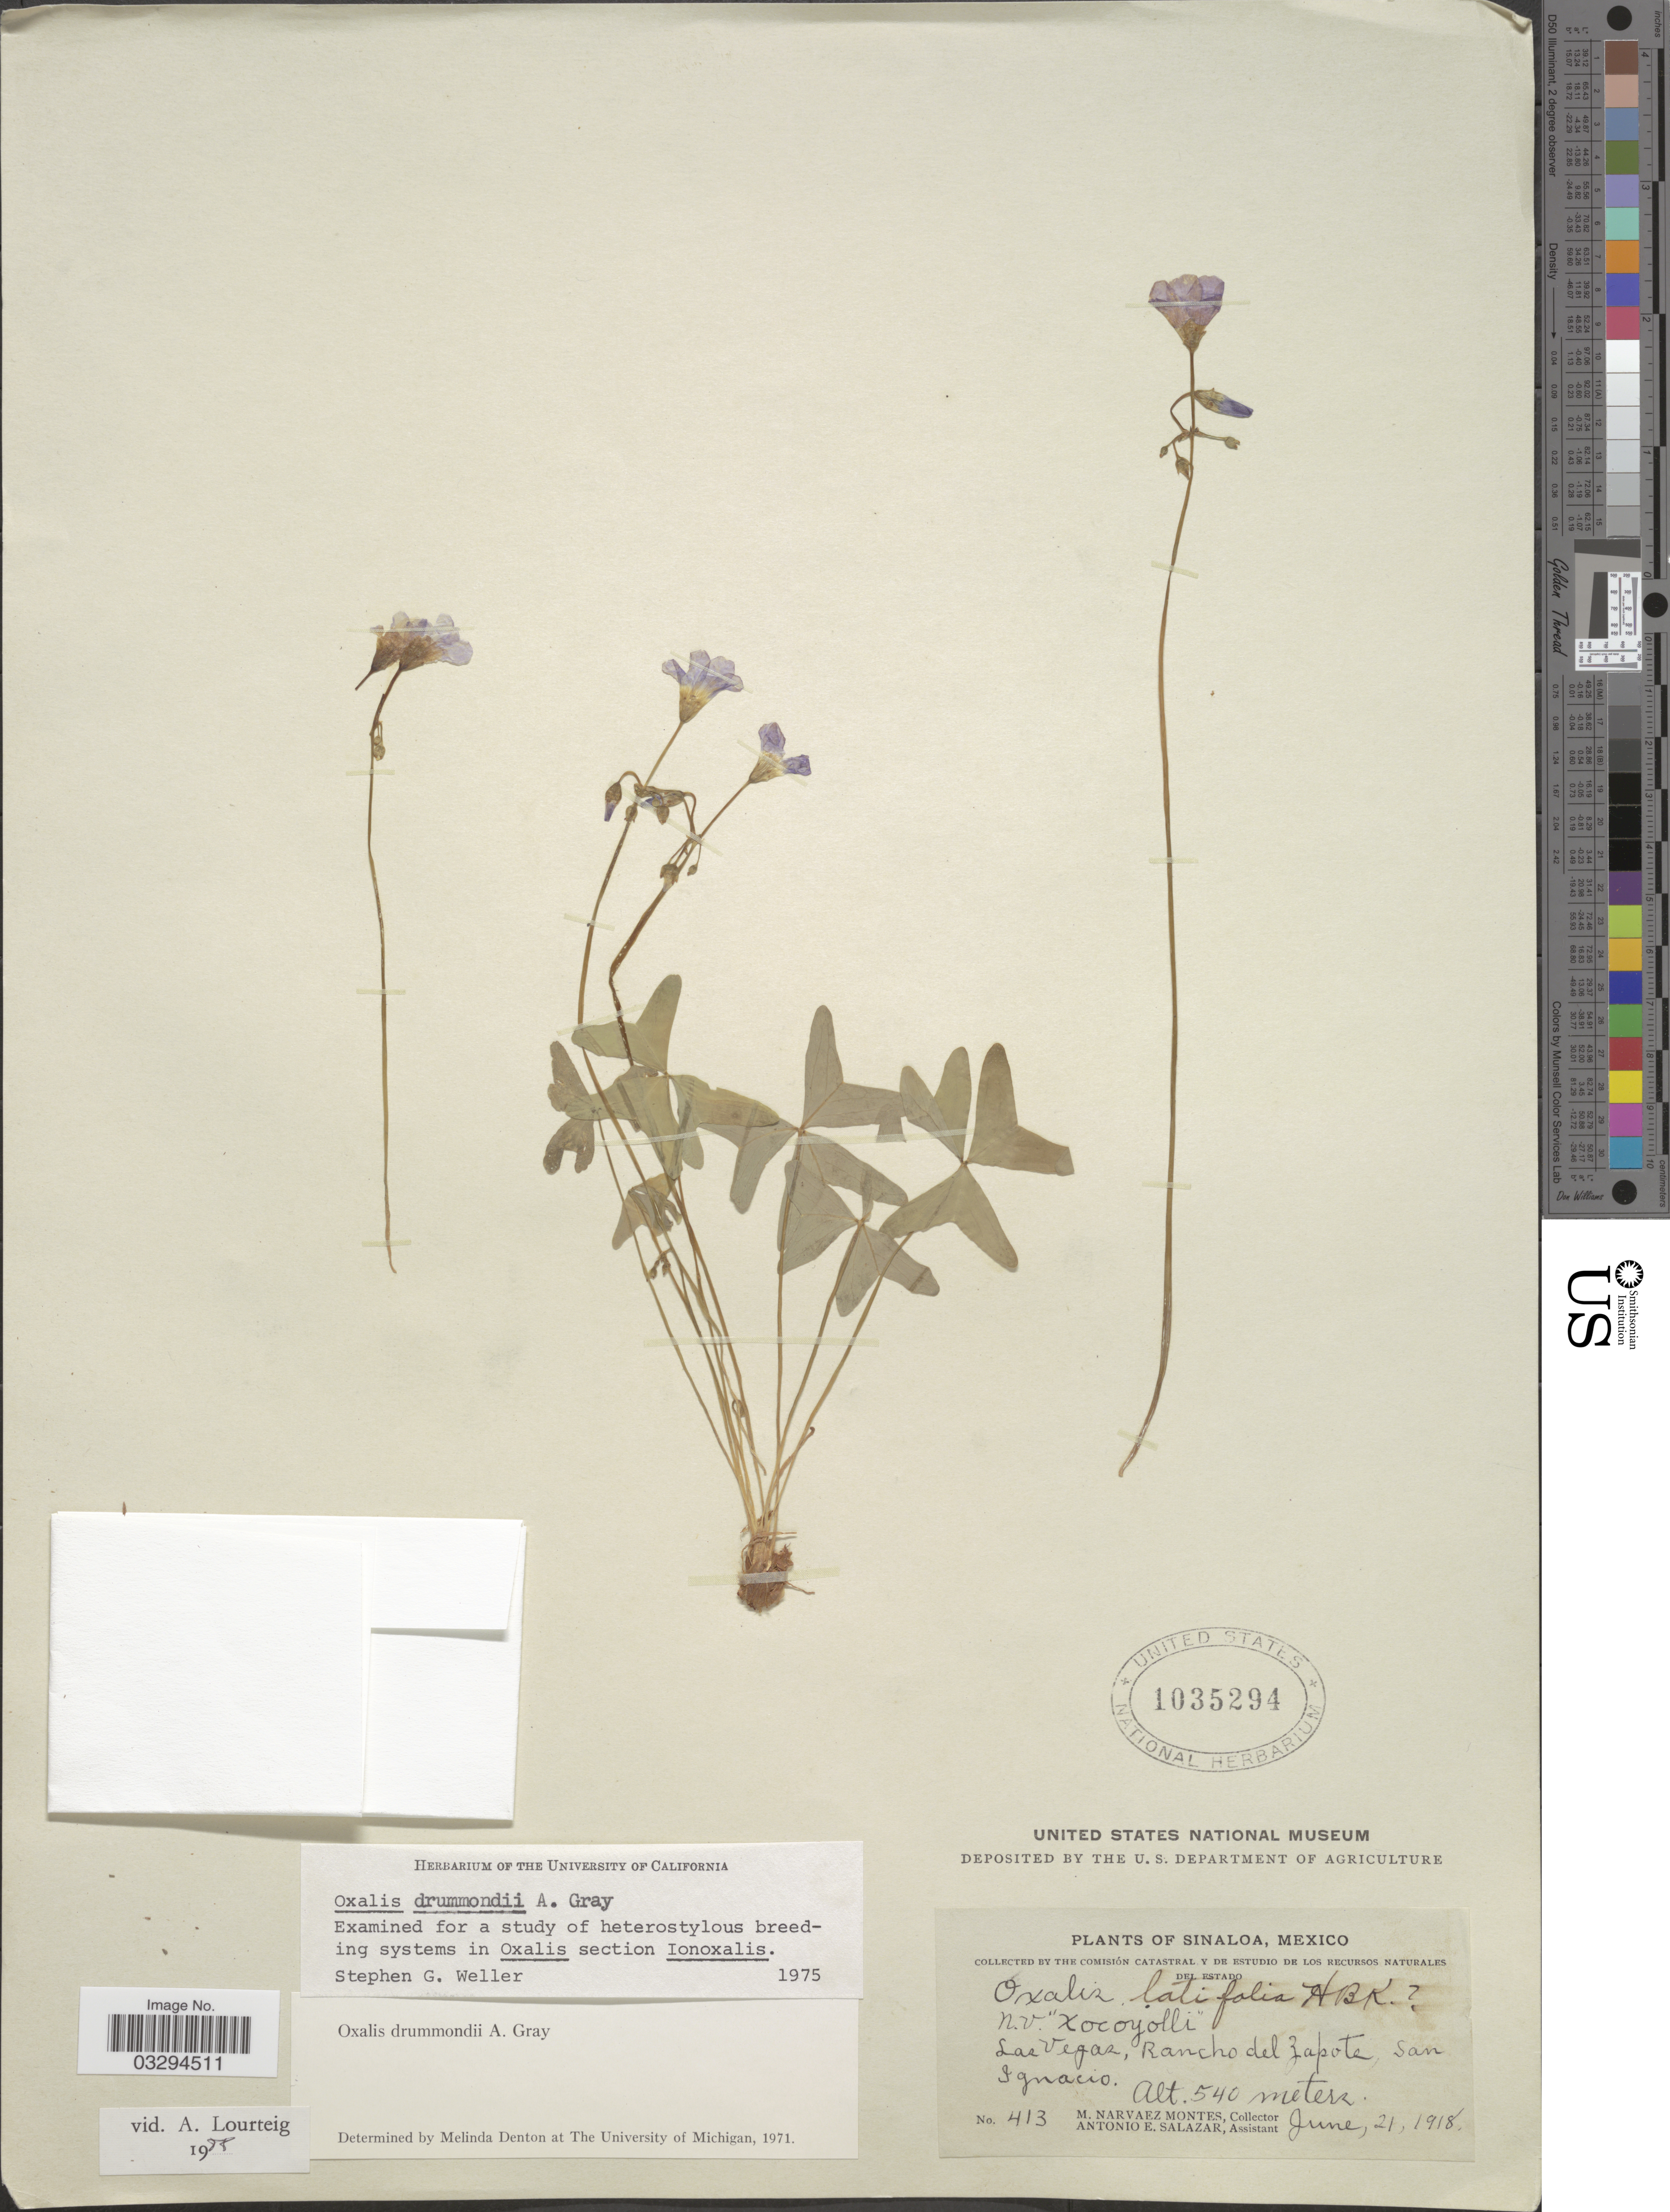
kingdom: Plantae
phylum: Tracheophyta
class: Magnoliopsida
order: Oxalidales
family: Oxalidaceae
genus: Oxalis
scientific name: Oxalis drummondii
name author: A. Gray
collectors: M. Narvaez-Montes & A. E. Salazar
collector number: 413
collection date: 1918-06-21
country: Mexico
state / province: Sinaloa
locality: Las Vegas, Rancho del Zapote, San Ignacio.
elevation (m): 540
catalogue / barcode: US 1035294